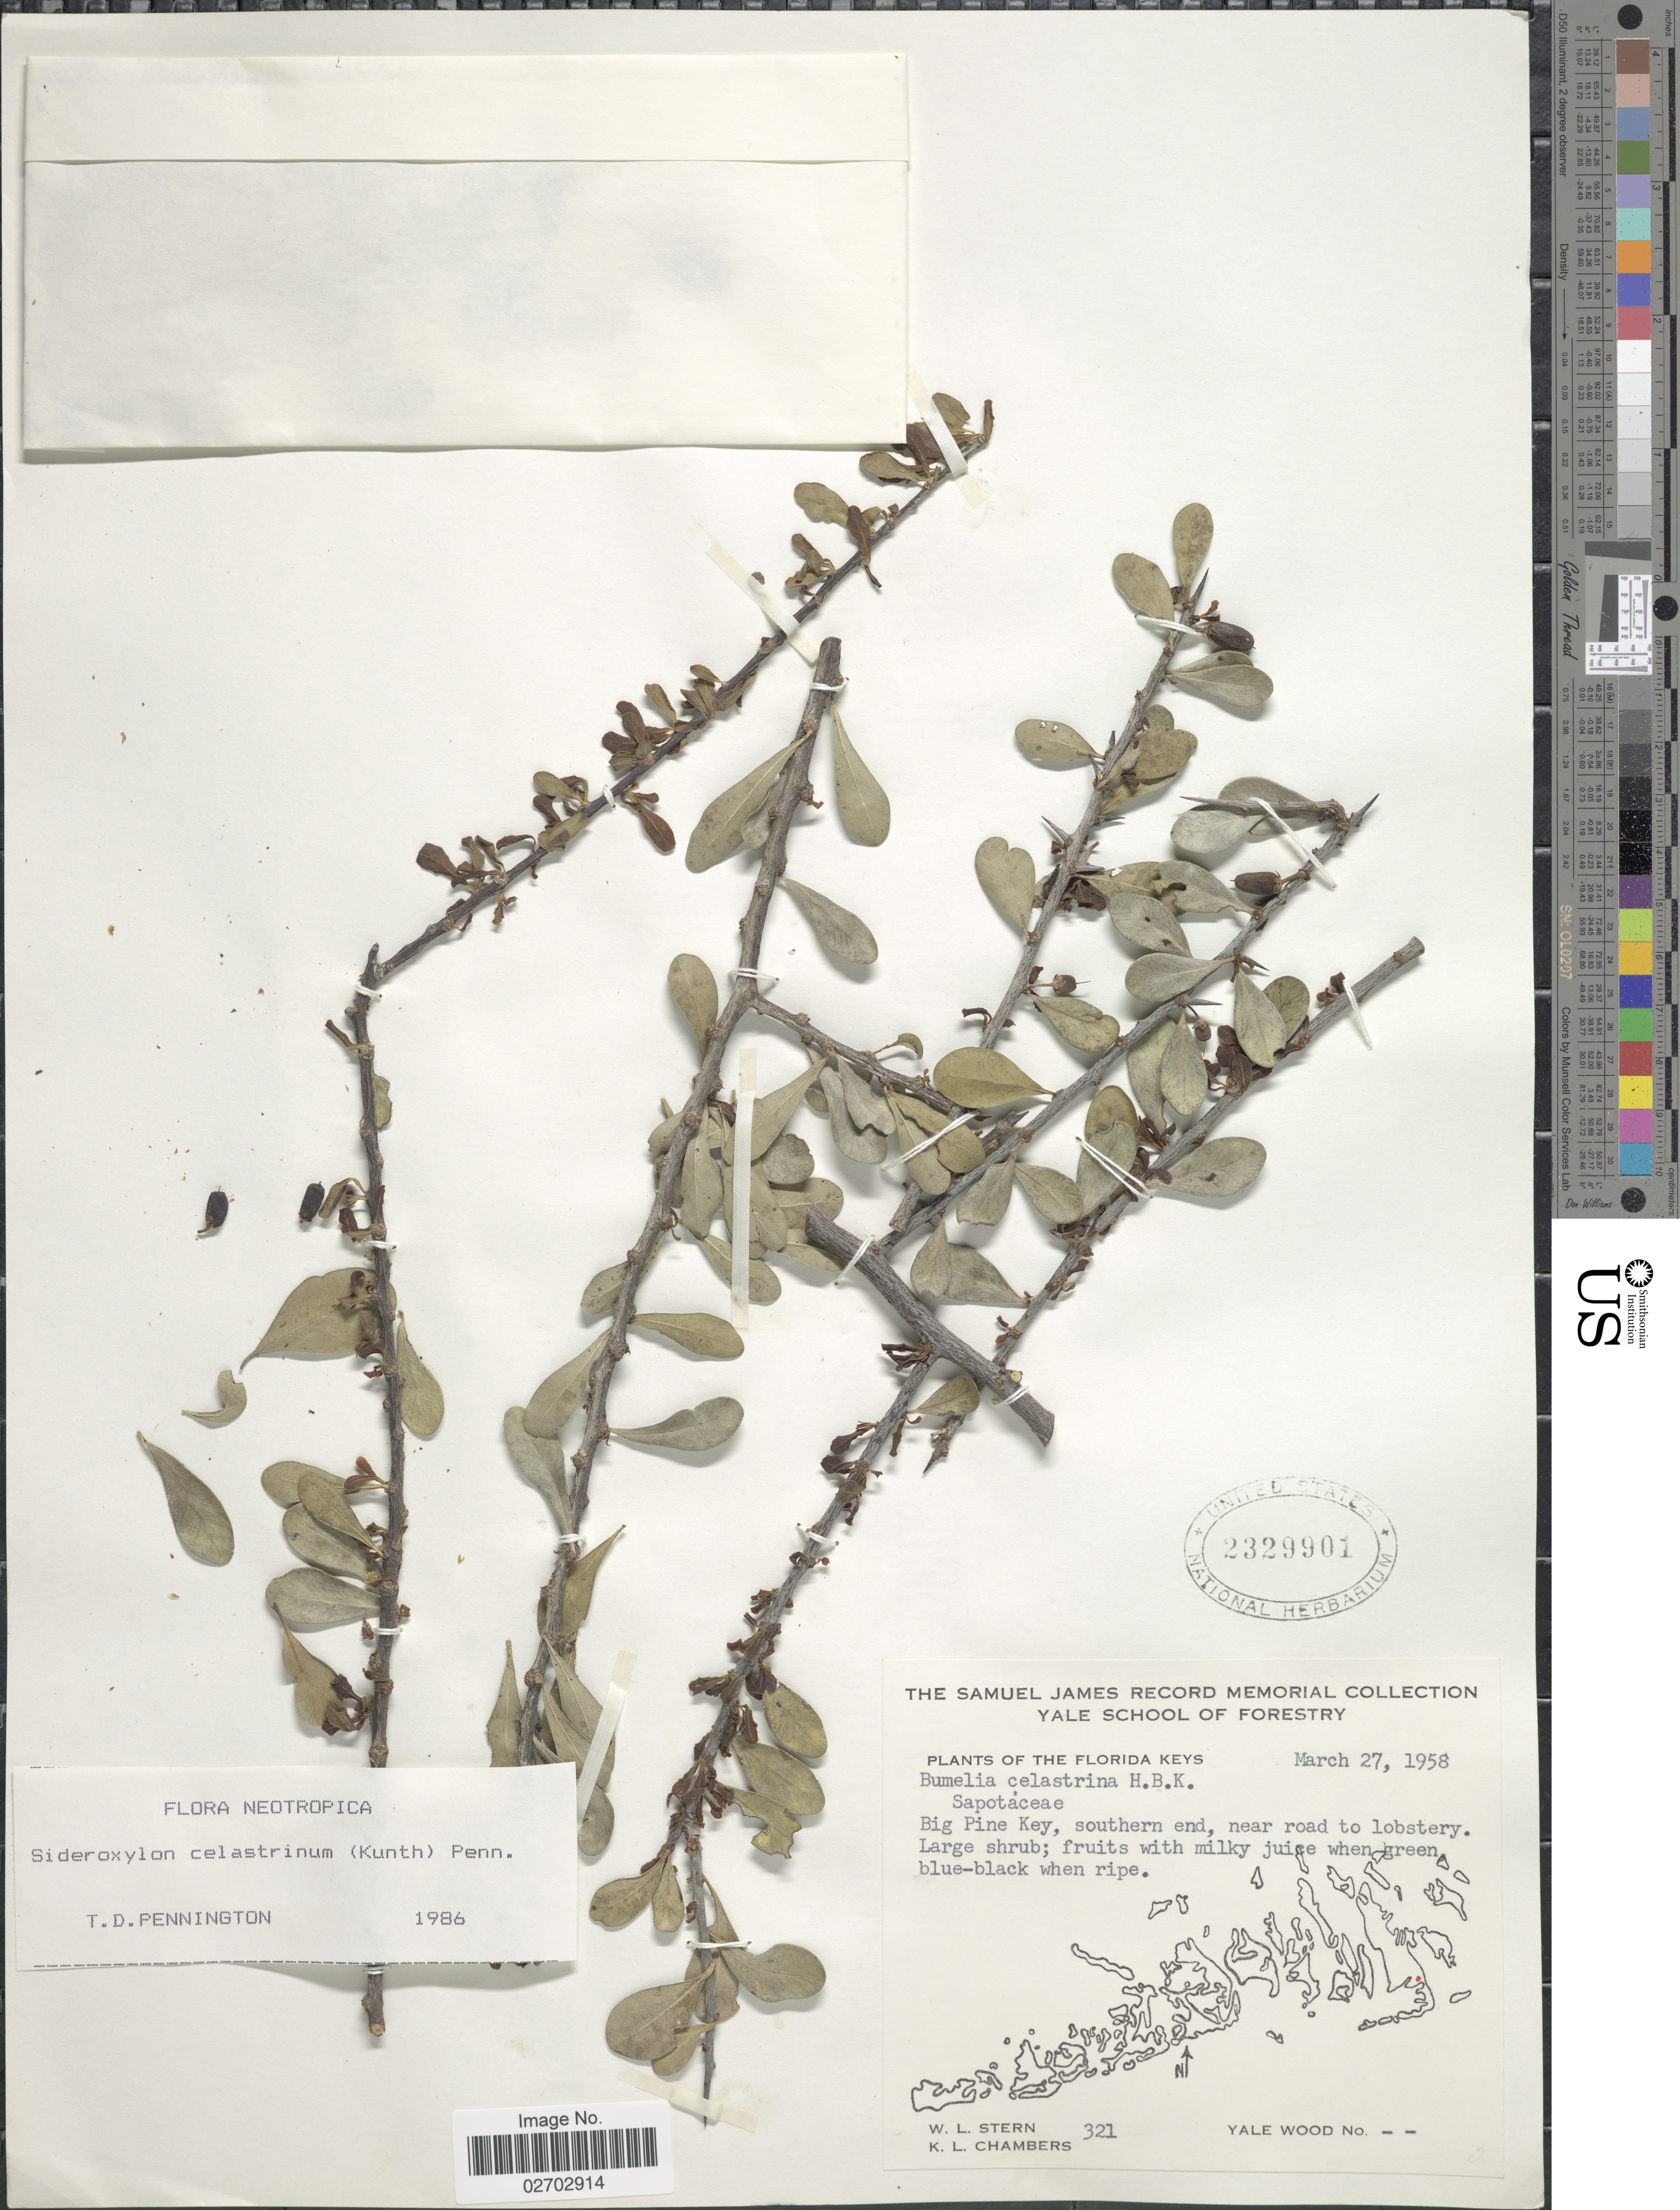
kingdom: Plantae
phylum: Tracheophyta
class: Magnoliopsida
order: Ericales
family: Sapotaceae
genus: Sideroxylon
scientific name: Sideroxylon celastrinum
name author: (Kunth) T.D. Penn.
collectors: W. L. Stern & K. Chambers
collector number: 321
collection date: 1958-03-27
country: United States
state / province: Florida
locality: Florida Keys. Big Pine Key, southern end, near road to lobstery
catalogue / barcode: US 2329901